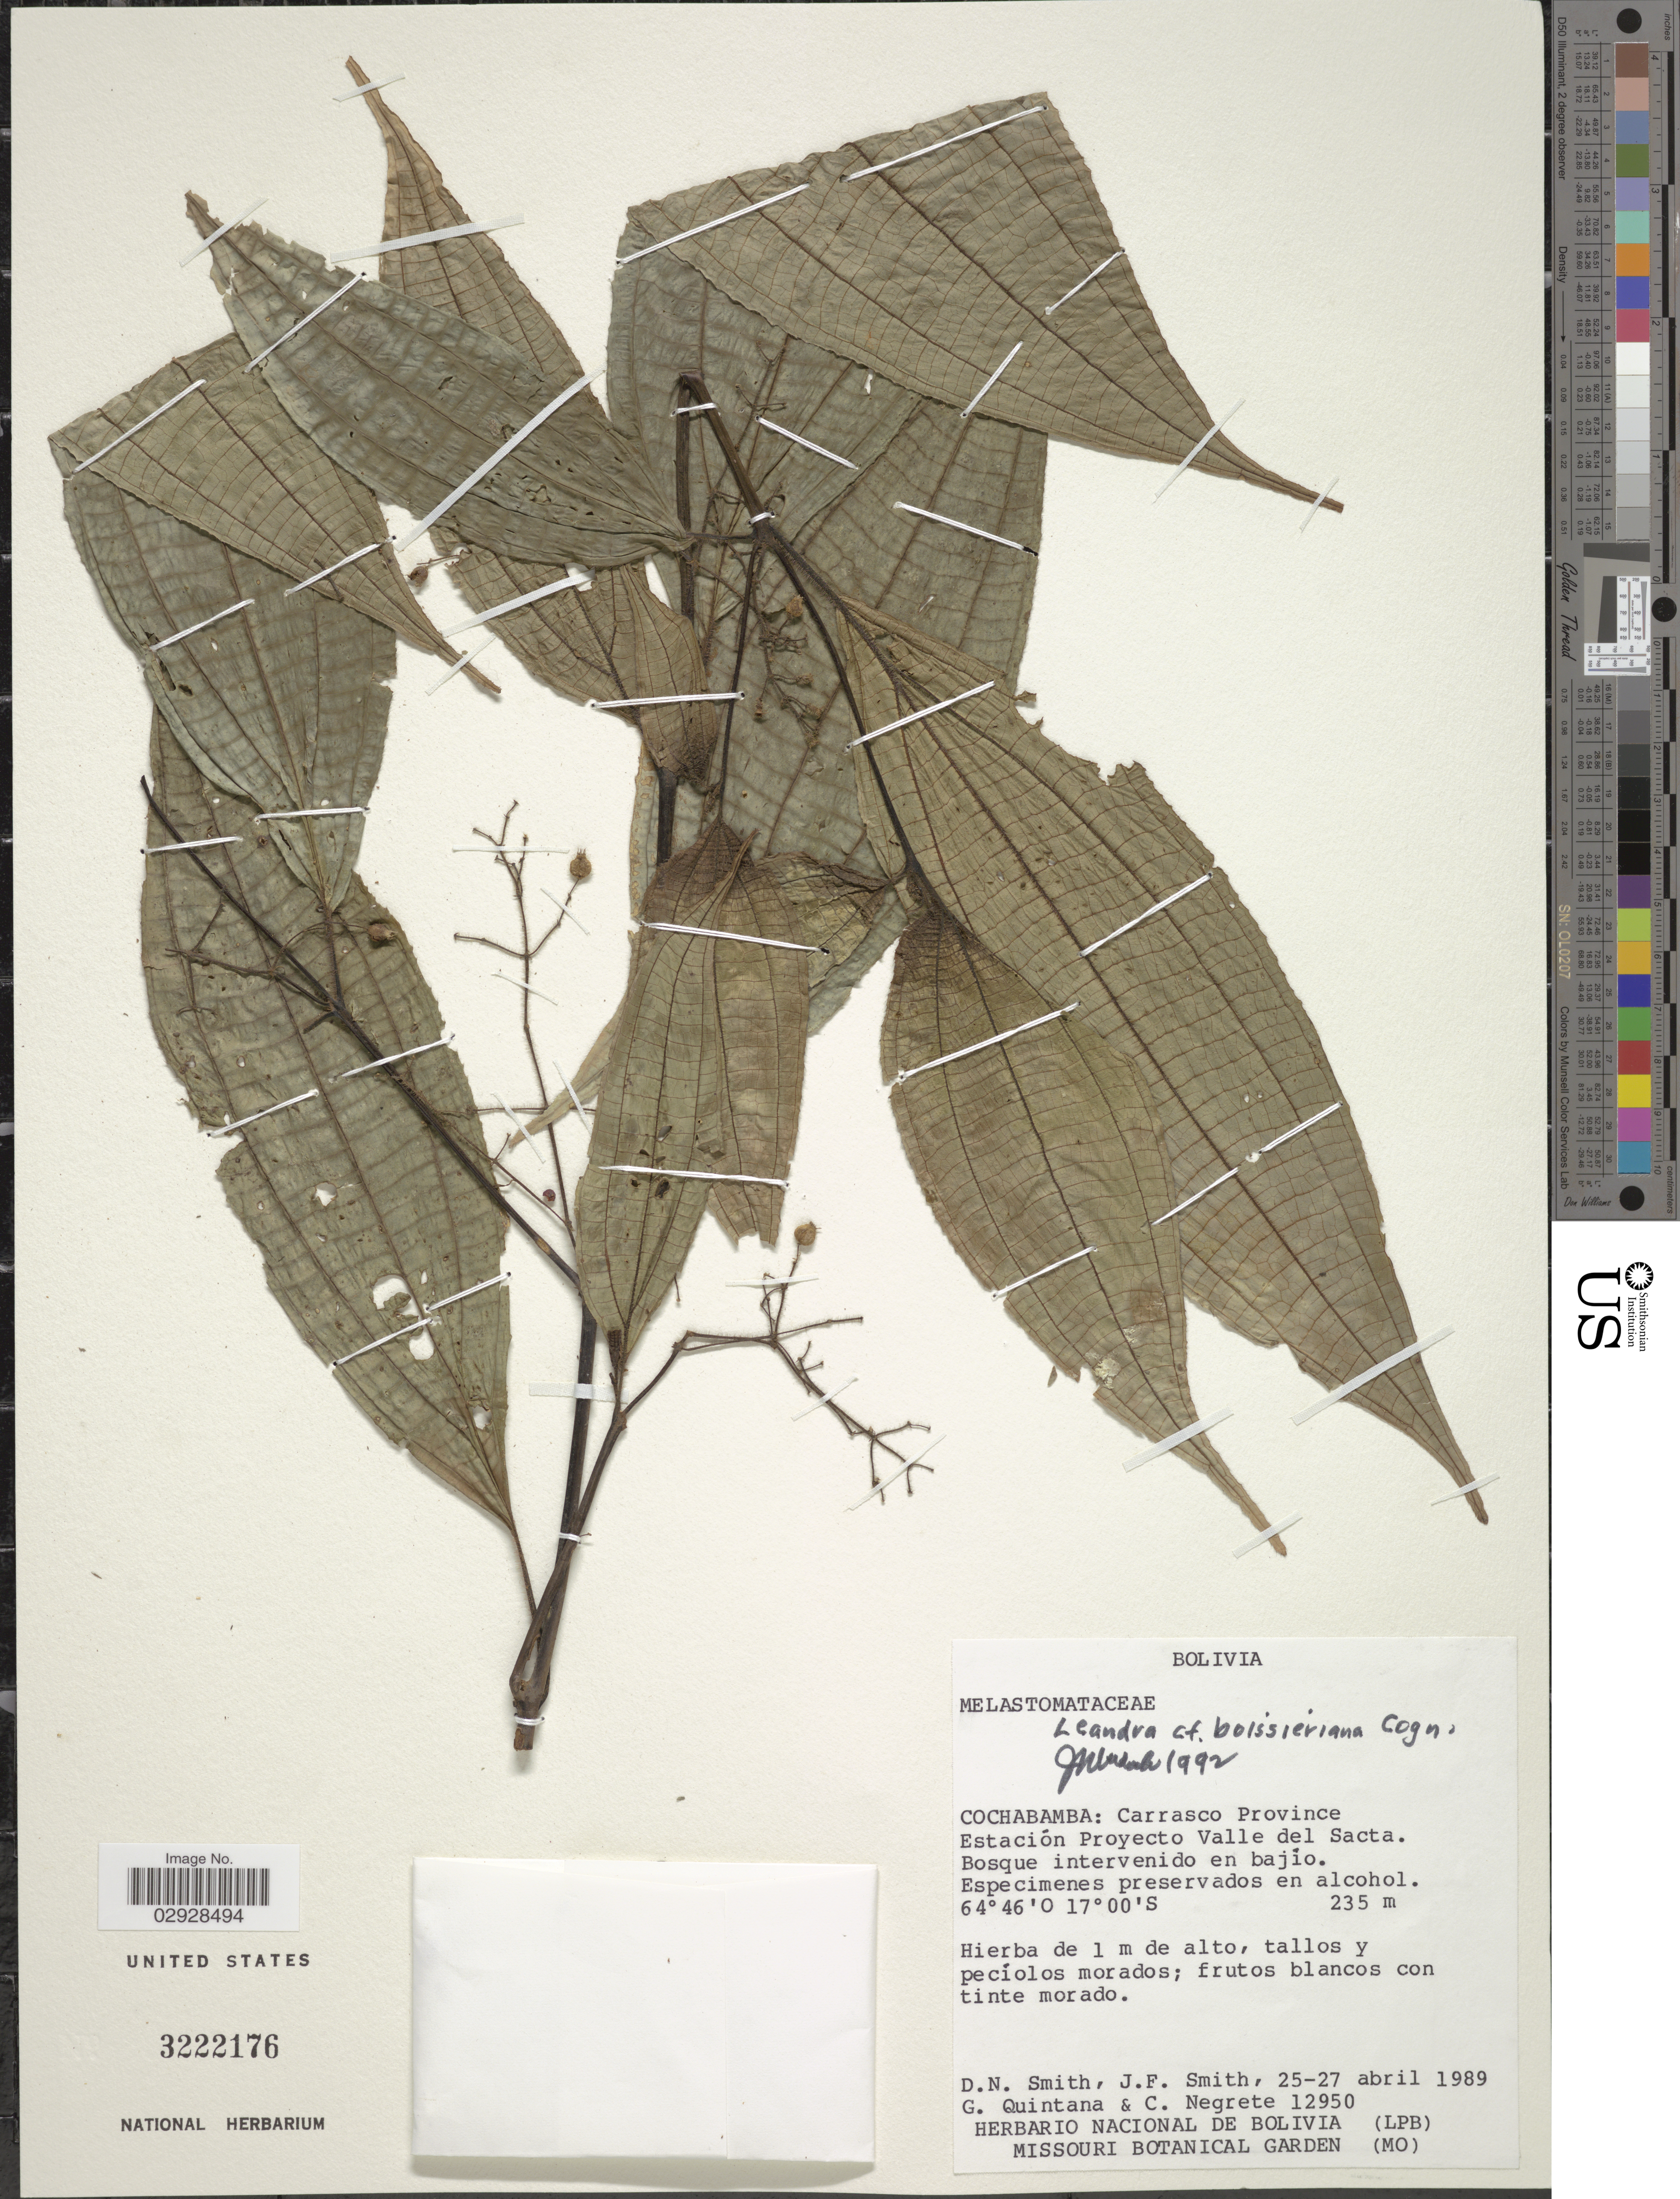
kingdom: Plantae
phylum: Tracheophyta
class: Magnoliopsida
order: Myrtales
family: Melastomataceae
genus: Leandra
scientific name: Leandra boissieriana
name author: Cogn.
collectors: D. Smith, J. Smith, G. Quintana & C. Negrete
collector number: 12950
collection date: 1989-04-25/1989-04-27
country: Bolivia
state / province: Cochabamba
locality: Carrasco Province Estación Proyecto Valle del Sacta.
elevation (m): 235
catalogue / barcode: US 3222176